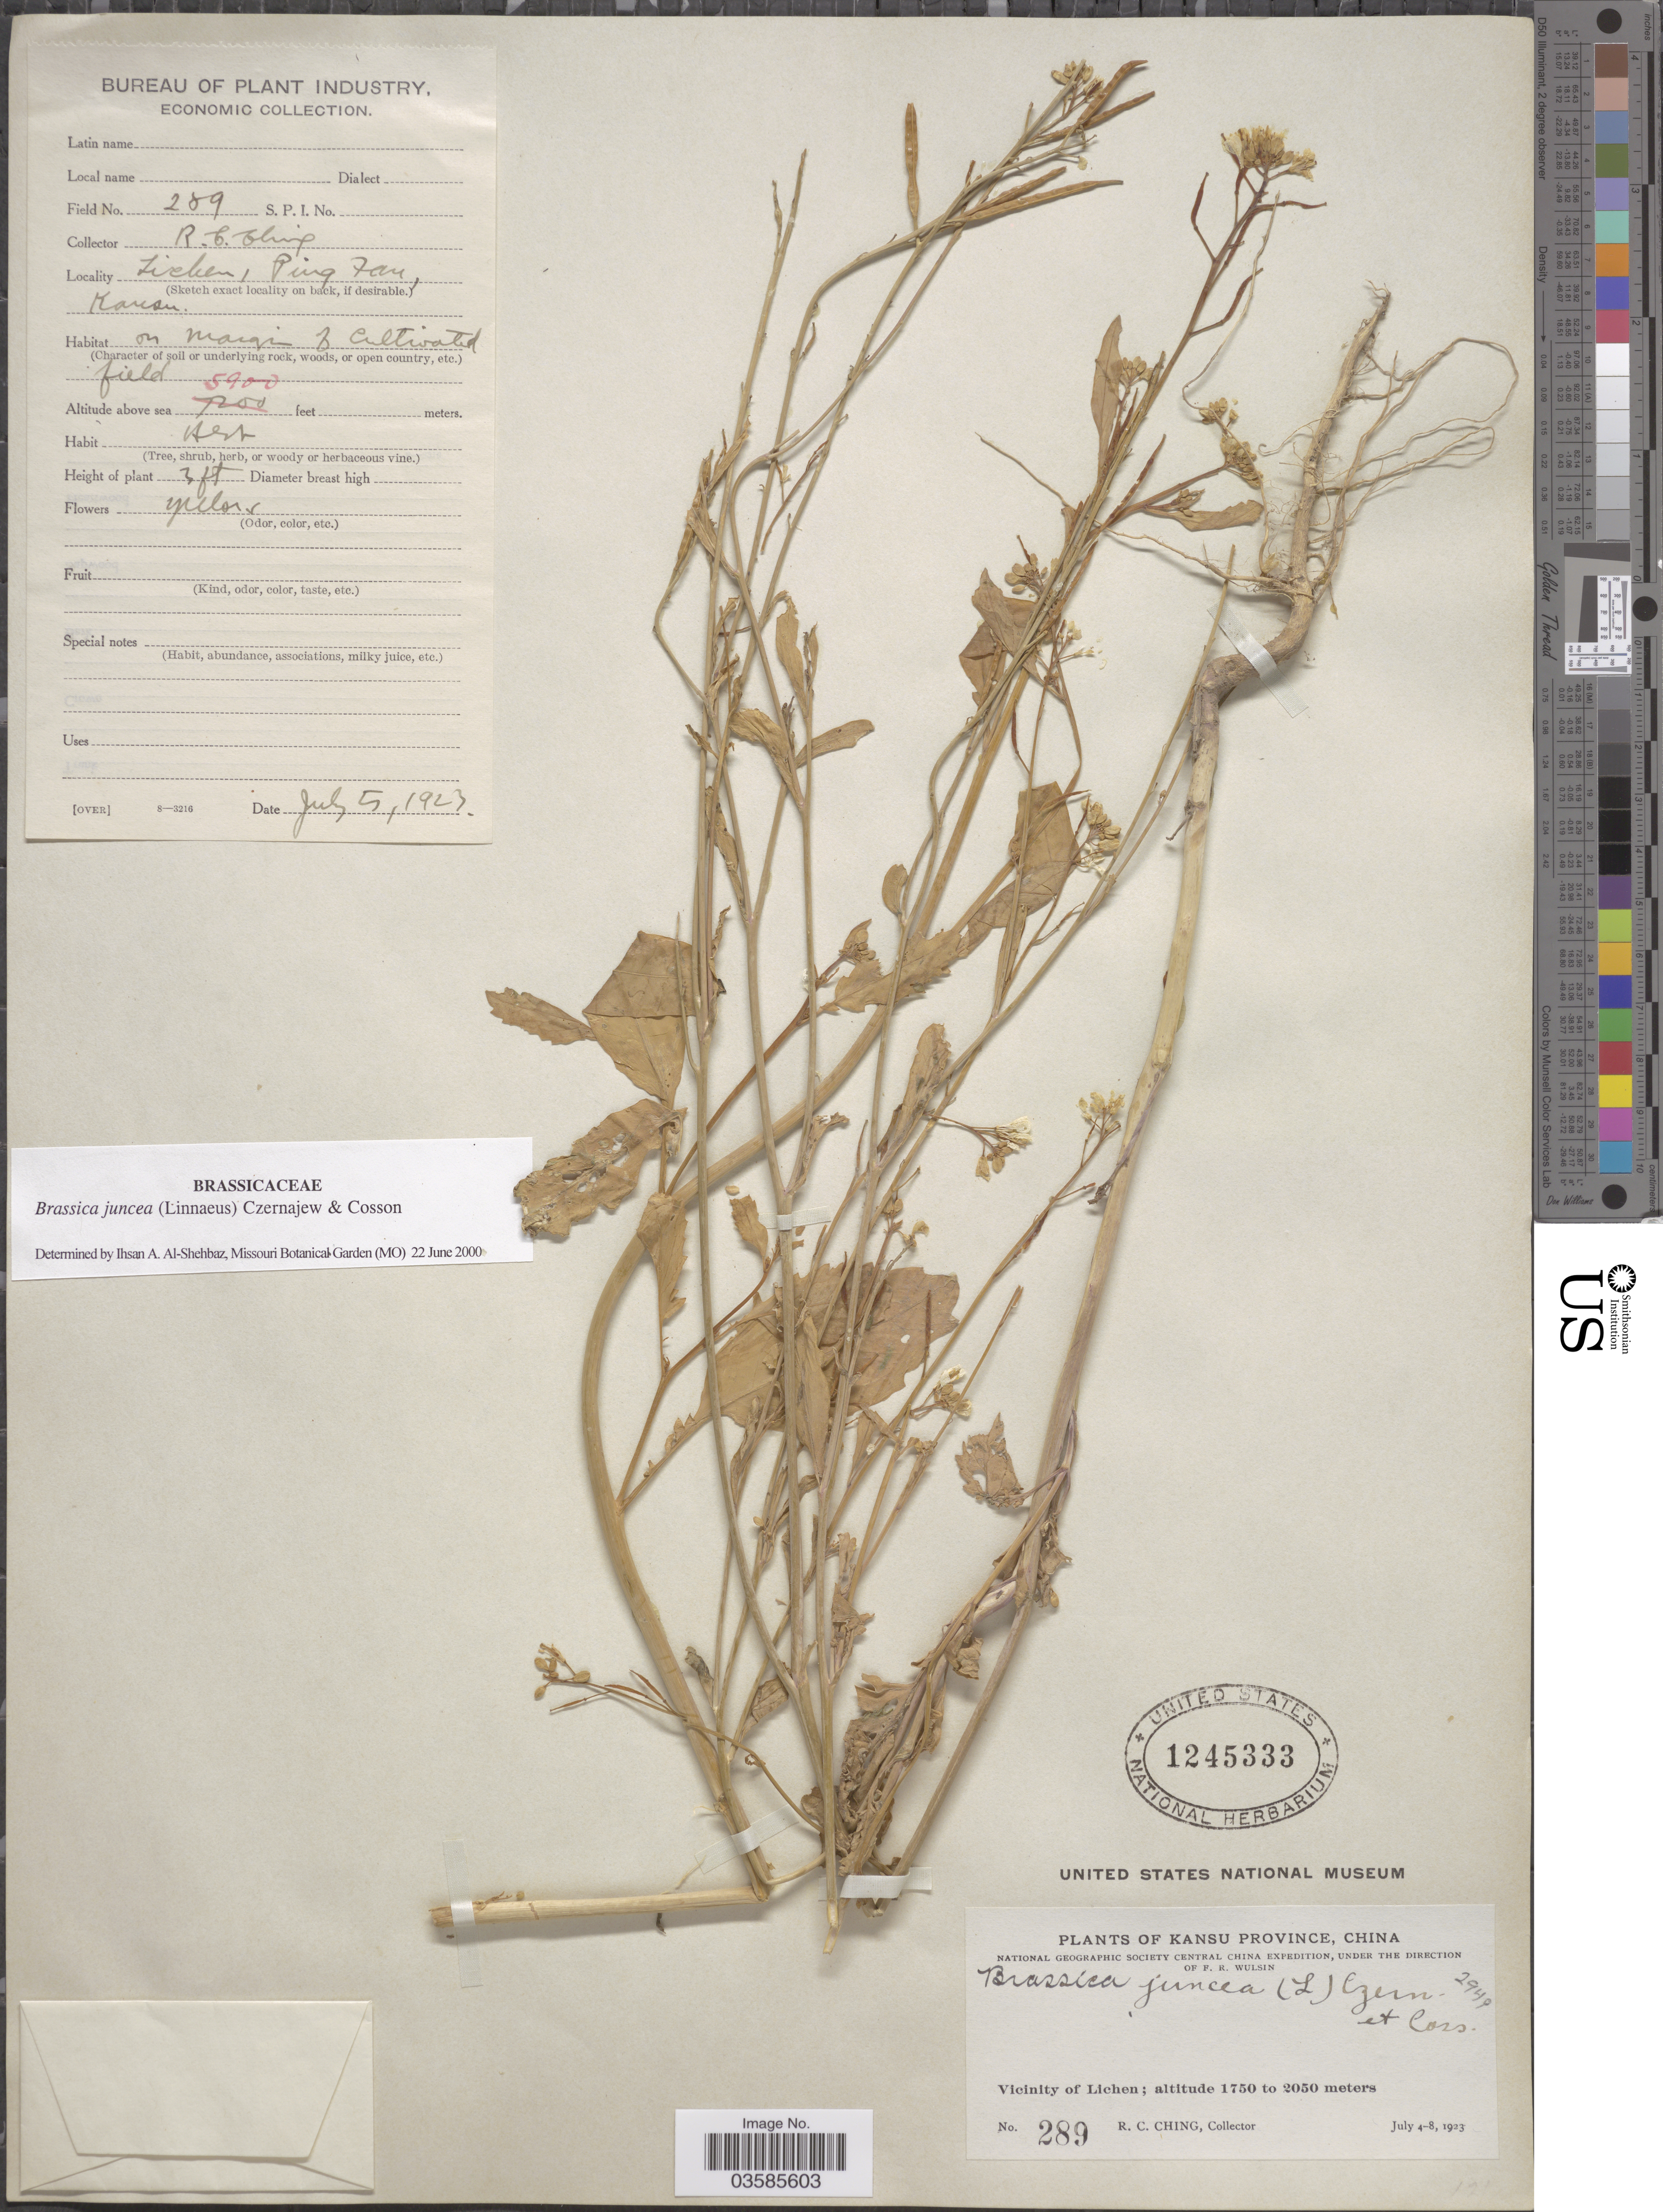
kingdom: Plantae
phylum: Tracheophyta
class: Magnoliopsida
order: Brassicales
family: Brassicaceae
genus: Brassica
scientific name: Brassica juncea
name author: (L.) Czern.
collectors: R. C. Ching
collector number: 289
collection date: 1923-07-05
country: China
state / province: Gansu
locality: Vicinity of Lichen. Lichen, Ping Fan, Kansu.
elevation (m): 1798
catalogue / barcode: US 1245333